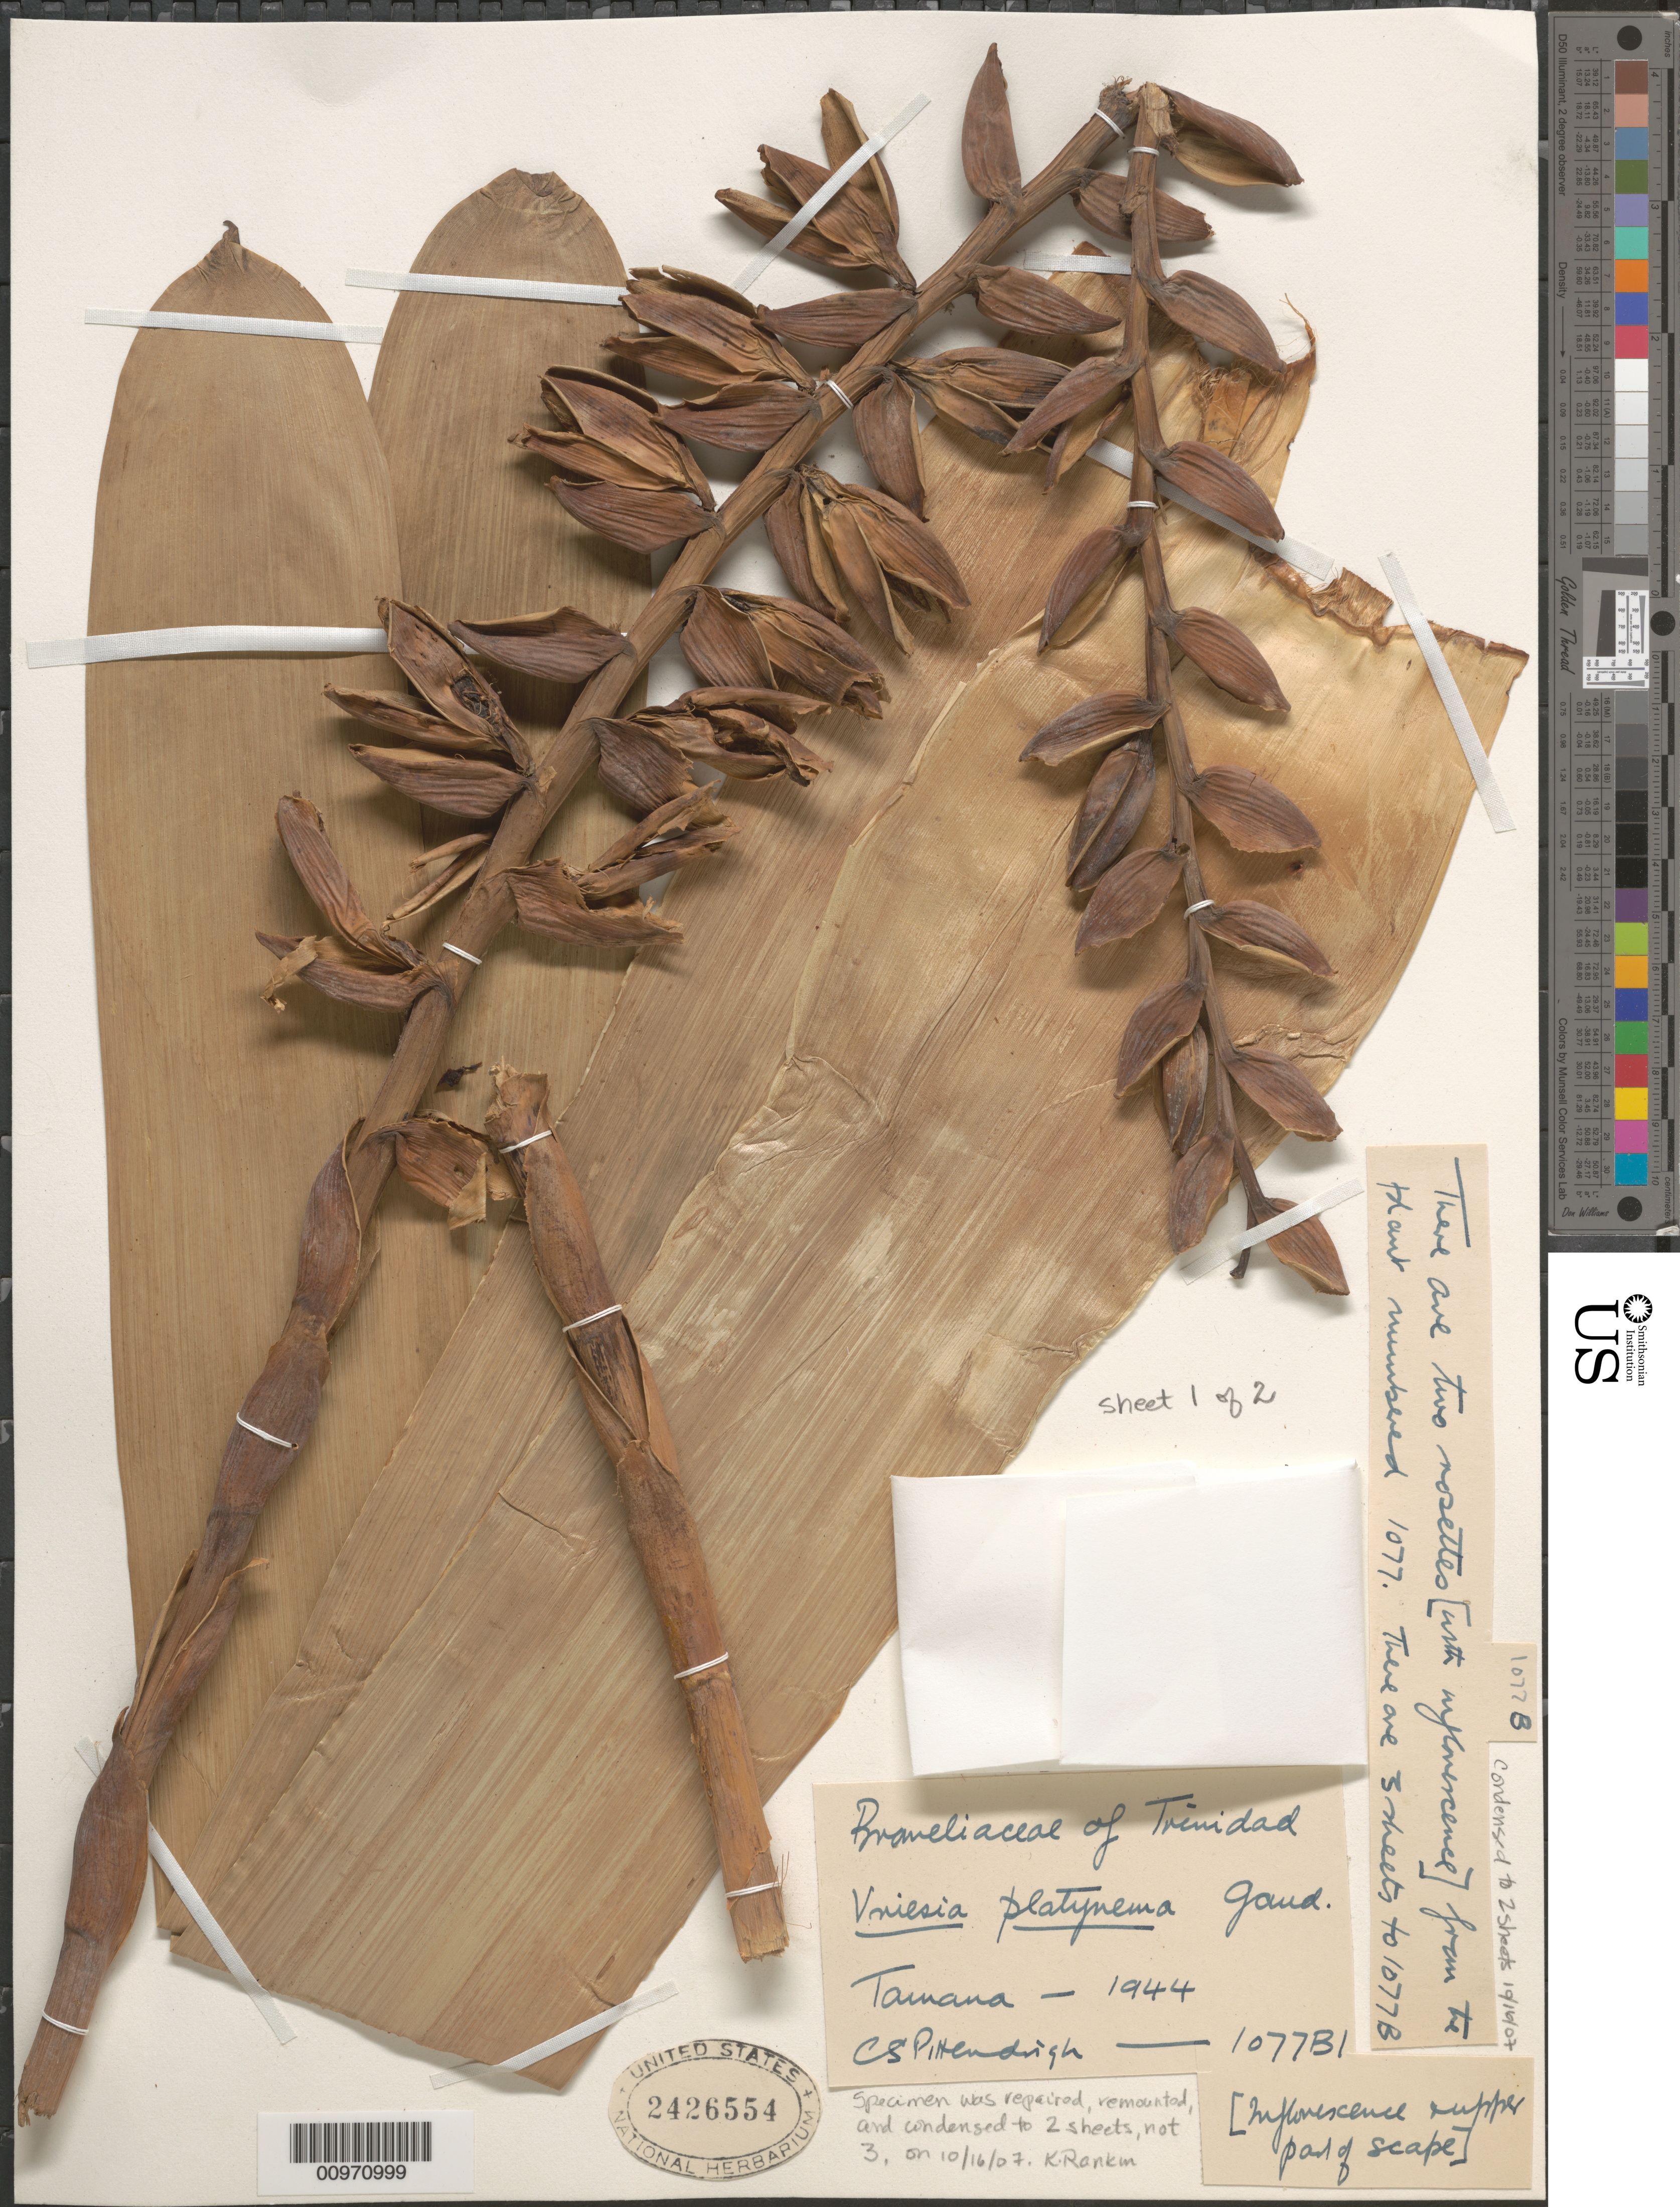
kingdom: Plantae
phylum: Tracheophyta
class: Liliopsida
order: Poales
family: Bromeliaceae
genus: Vriesea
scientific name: Vriesea platynema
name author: Gaudich.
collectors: C. S. Pittendrigh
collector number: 1077b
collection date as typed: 1944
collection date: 1944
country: Trinidad and Tobago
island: Trinidad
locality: Tamana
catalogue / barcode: US 2426554